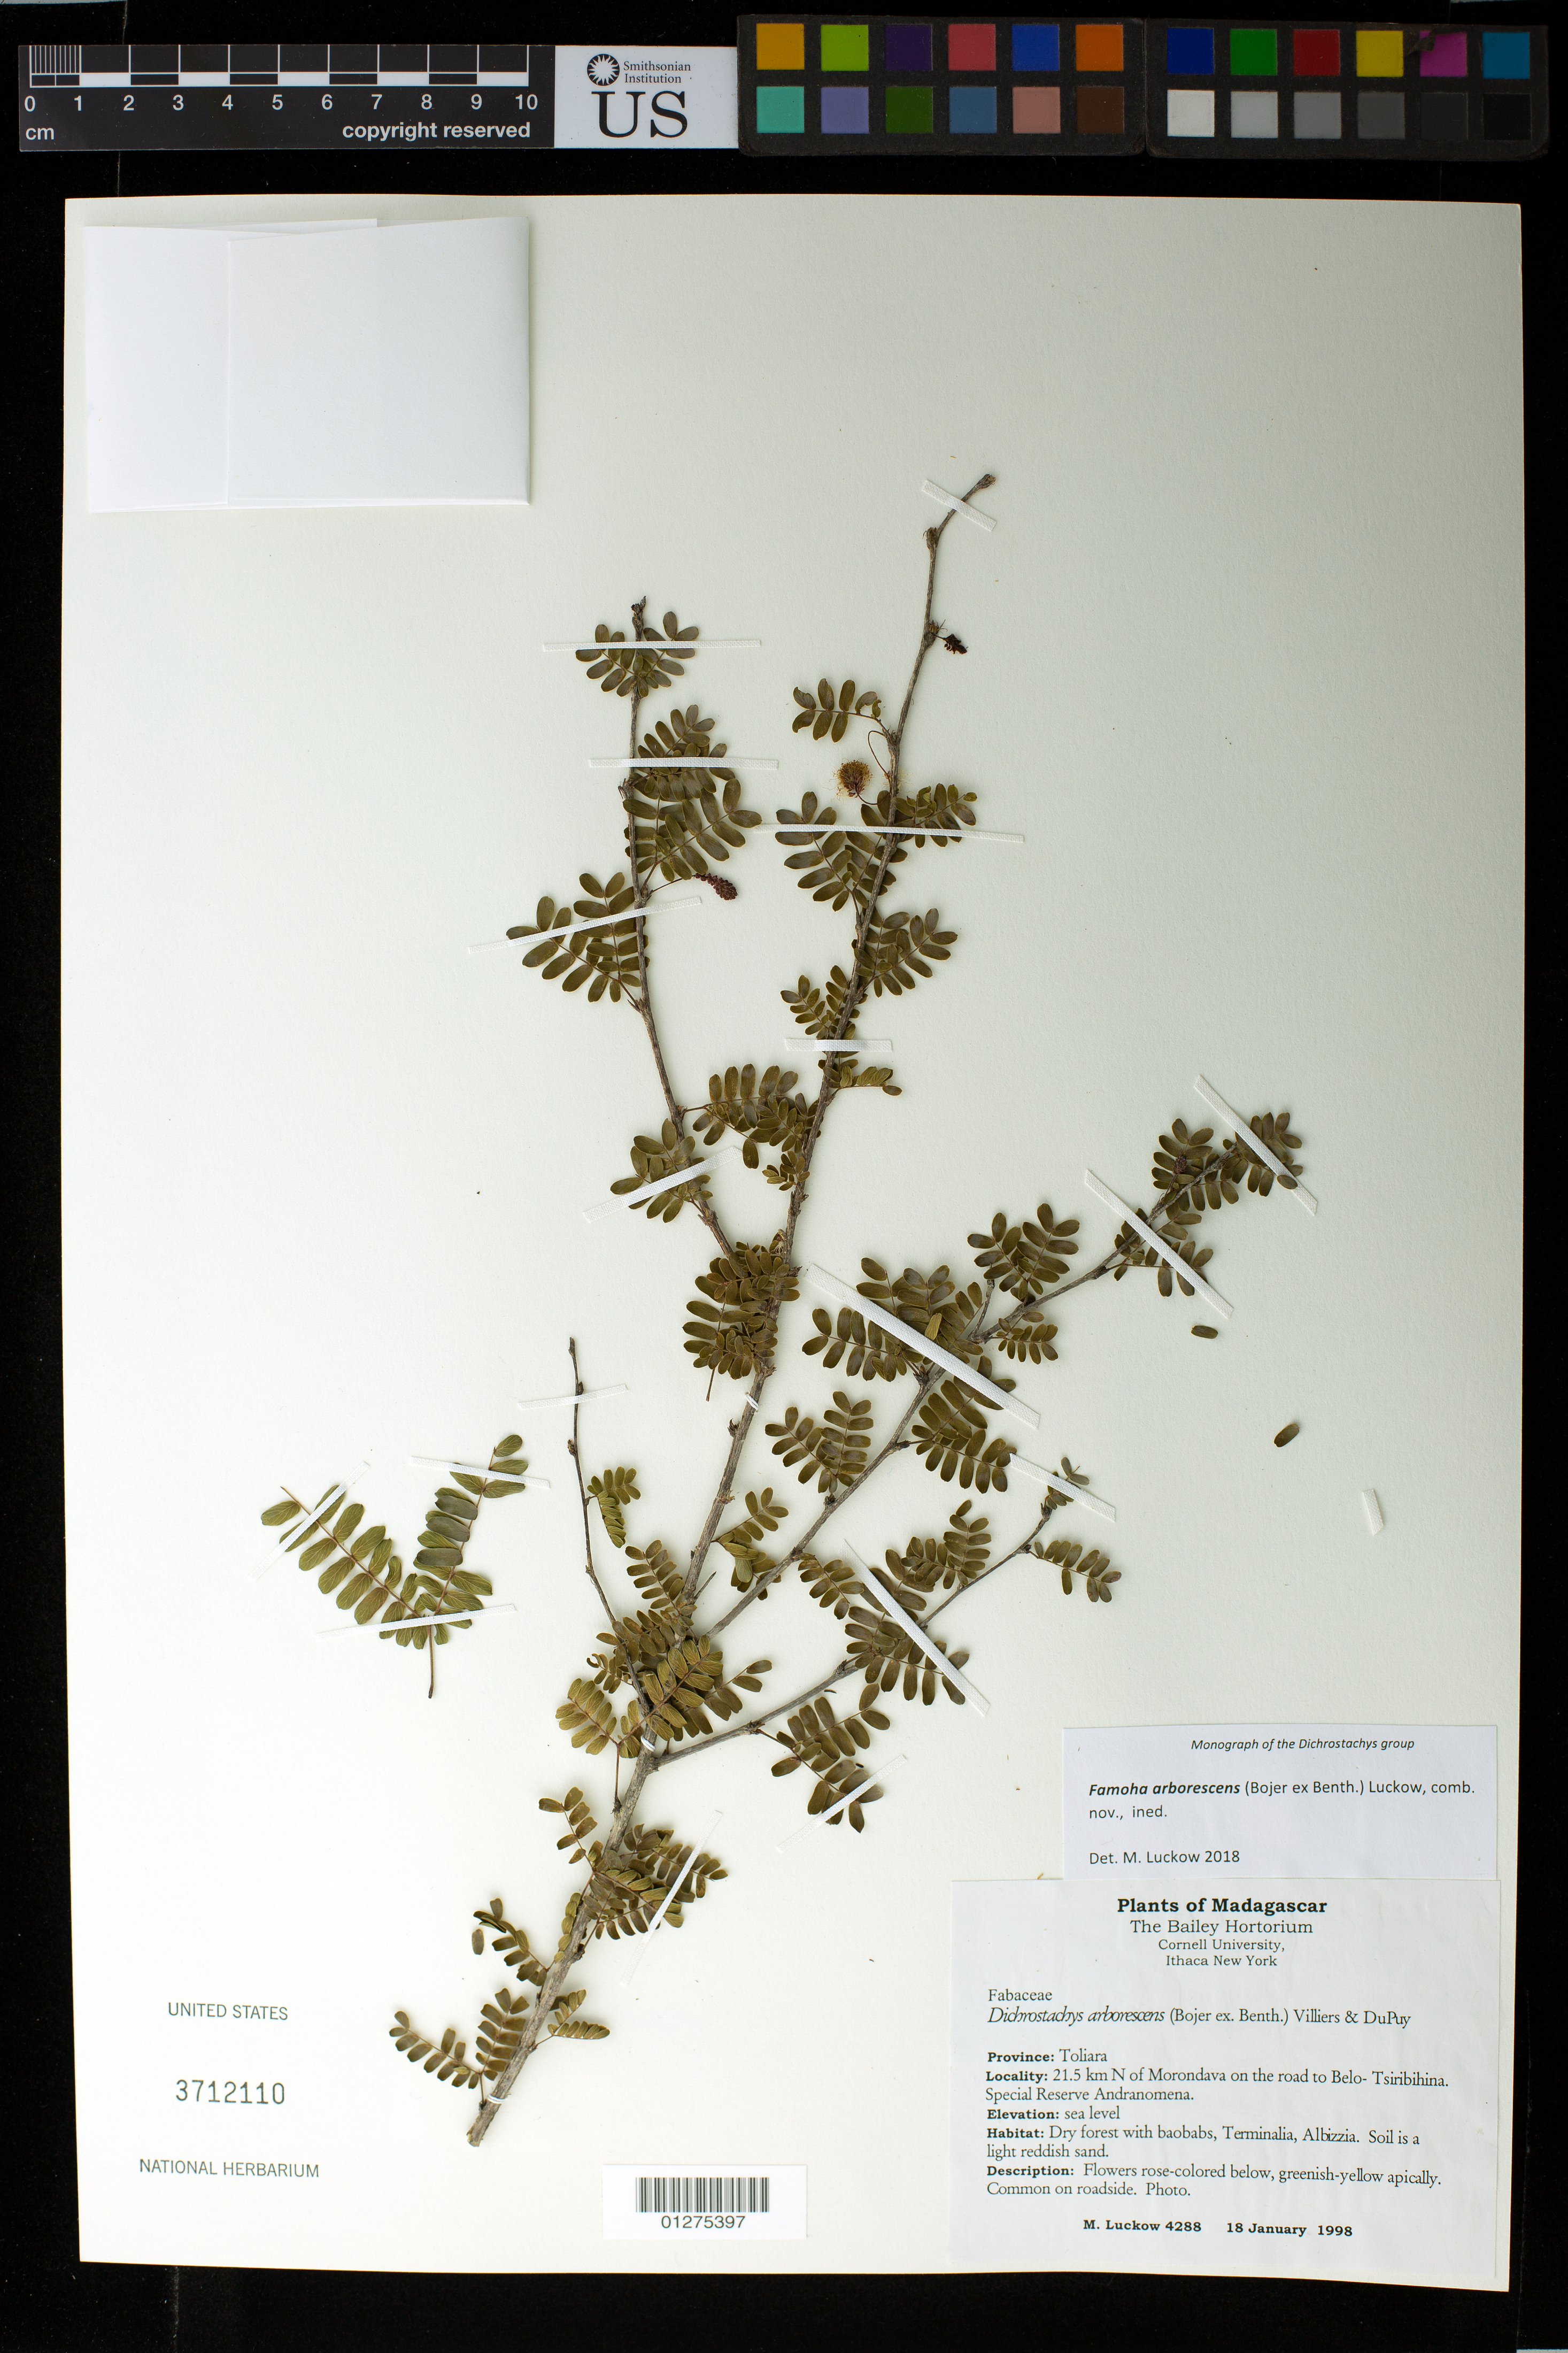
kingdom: Plantae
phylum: Tracheophyta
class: Magnoliopsida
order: Fabales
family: Fabaceae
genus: Dichrostachys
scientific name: Dichrostachys arborescens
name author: (Bojer ex Benth.) Villiers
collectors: M. A. Luckow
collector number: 4288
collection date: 2018-01-22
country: Madagascar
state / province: Menabe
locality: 21.5 km N of Morondava on the road to Belo- Tsiribihina. Special Reserve Andranomena.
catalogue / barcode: US 3712110